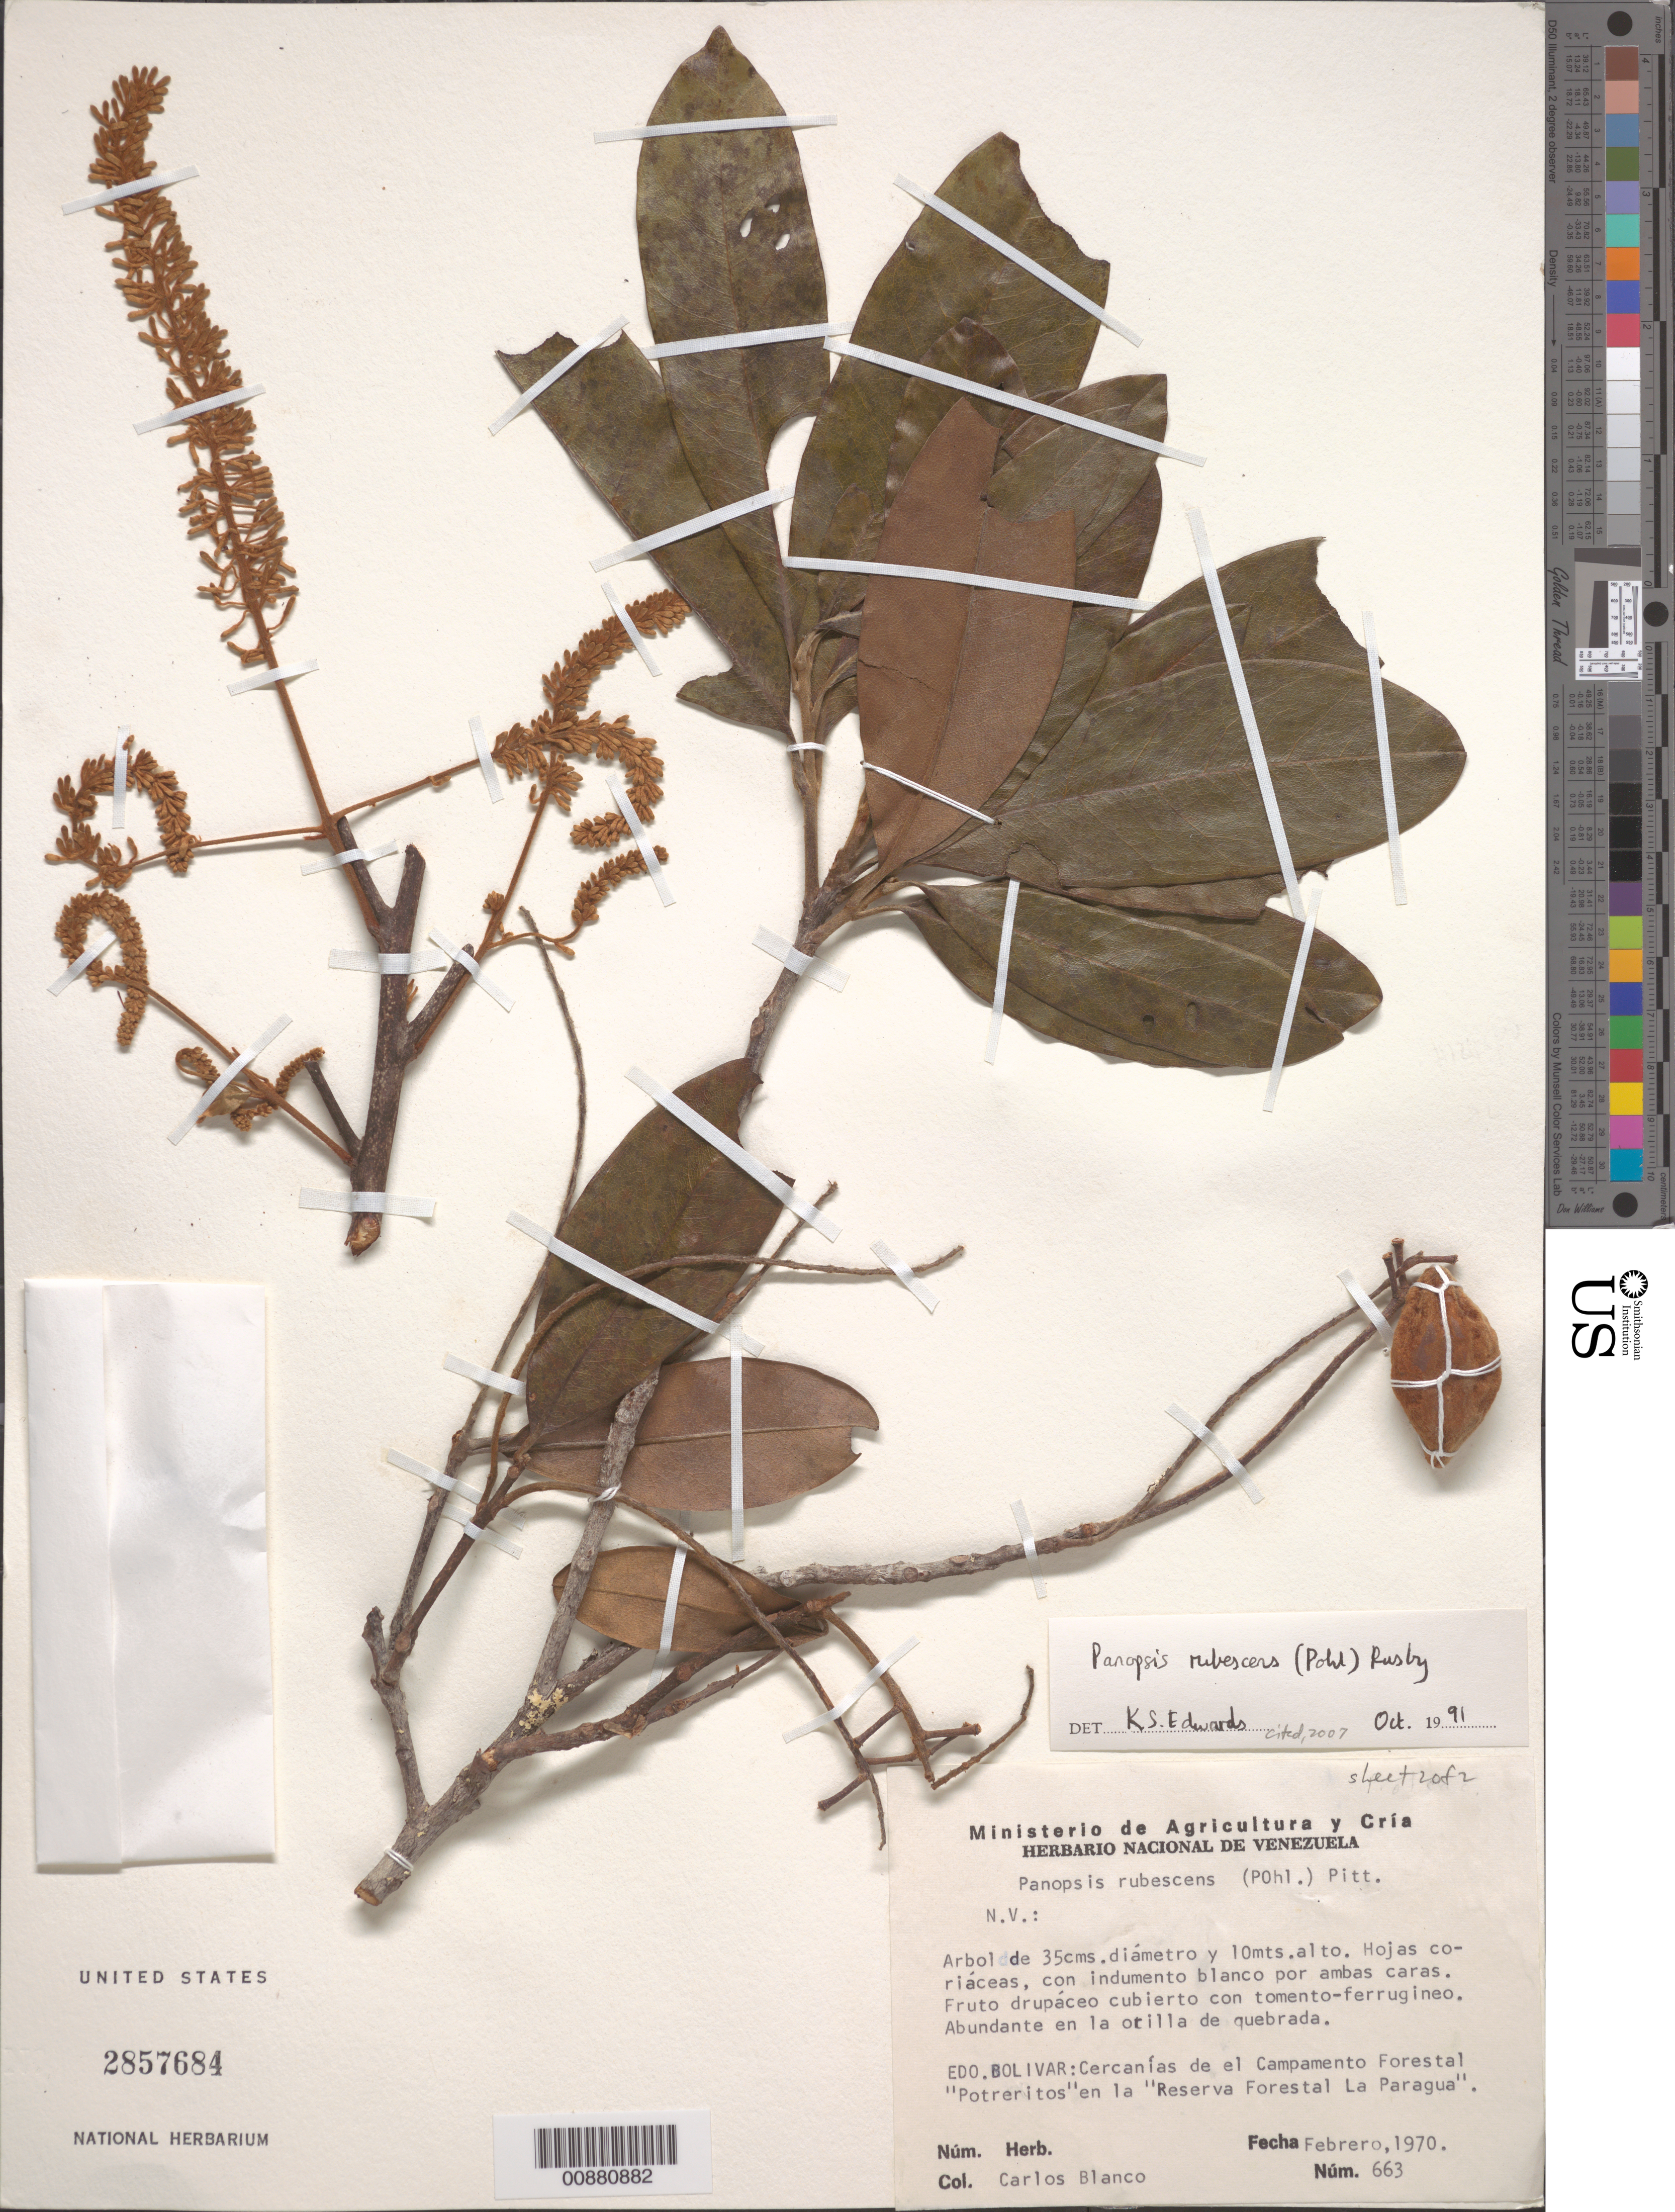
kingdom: Plantae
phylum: Tracheophyta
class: Magnoliopsida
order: Proteales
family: Proteaceae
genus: Panopsis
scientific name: Panopsis rubescens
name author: (Pohl) Pittier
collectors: C. Blanco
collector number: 663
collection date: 1970-02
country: Venezuela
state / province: Bolivar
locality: Edo. Bolivar: Cercanías de el Campamento Forestal 'Potreritos' en la 'Reserva Forestal La Paragua'.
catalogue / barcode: US 2857684